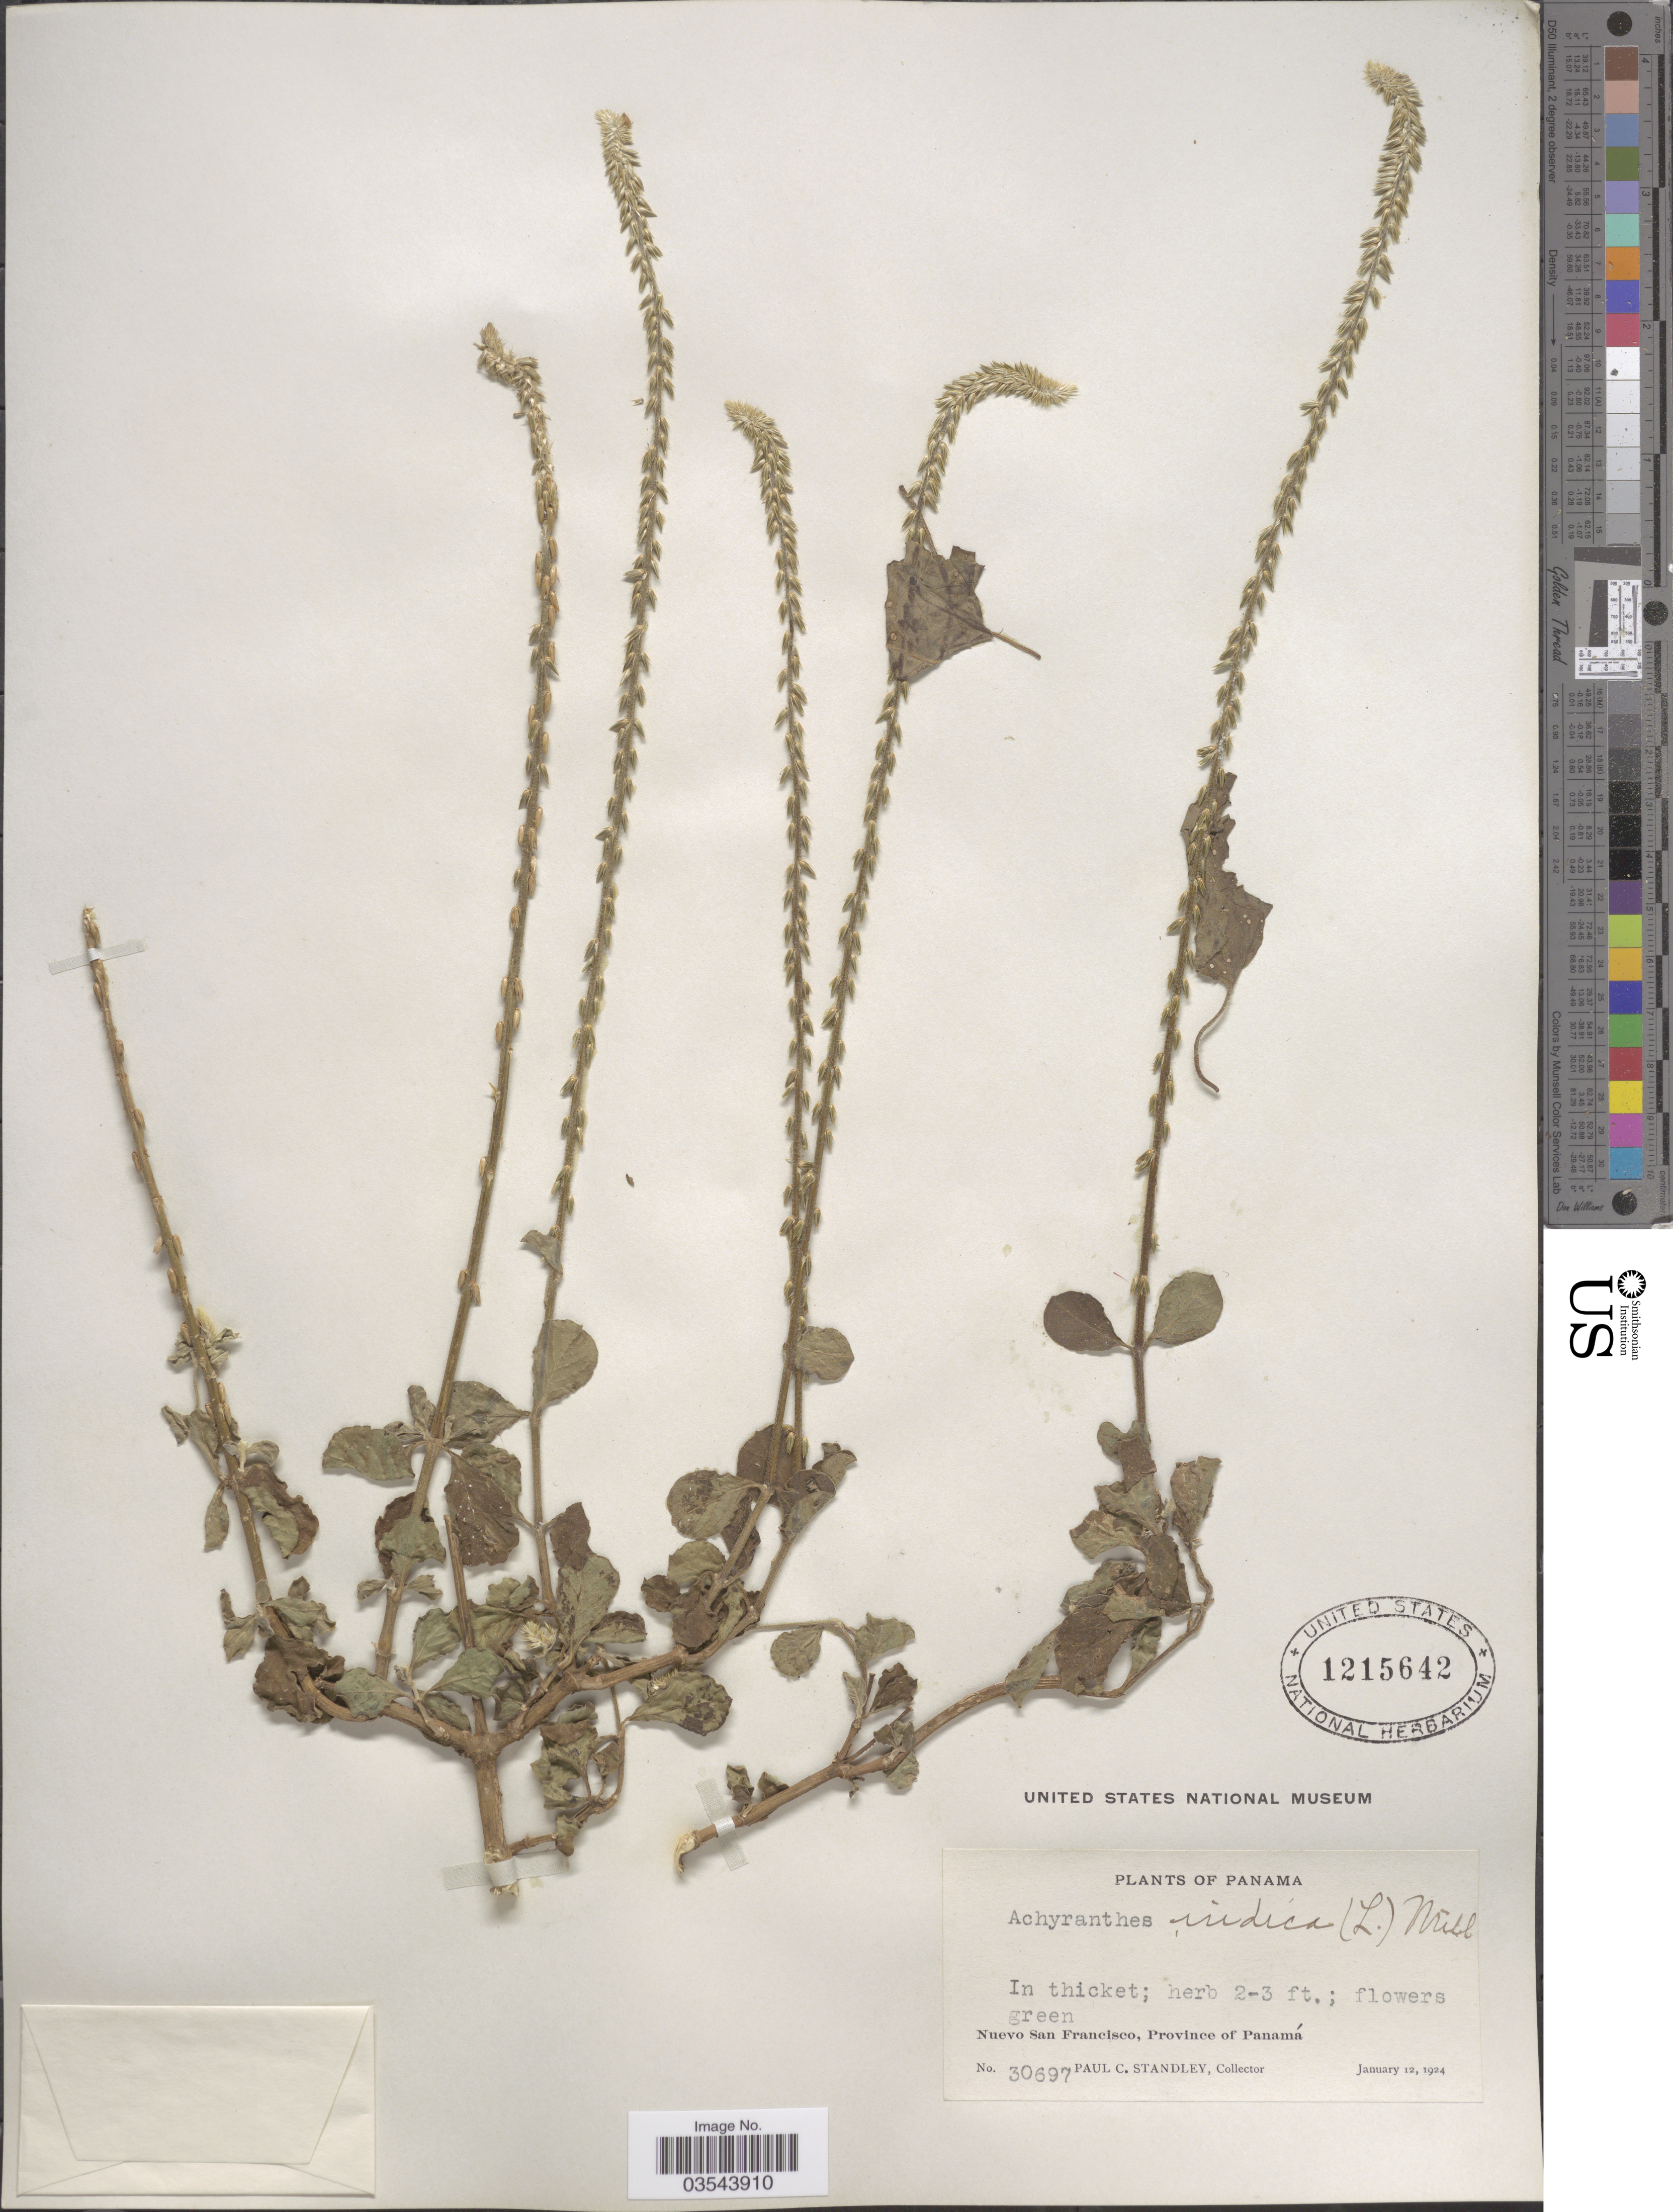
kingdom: Plantae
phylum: Tracheophyta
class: Magnoliopsida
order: Caryophyllales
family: Amaranthaceae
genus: Achyranthes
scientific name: Achyranthes indica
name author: (L.) Mill.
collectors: P. C. Standley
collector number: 30697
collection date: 1924-01-12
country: Panama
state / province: Panamá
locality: Nuevo San Francisco.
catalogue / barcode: US 1215642